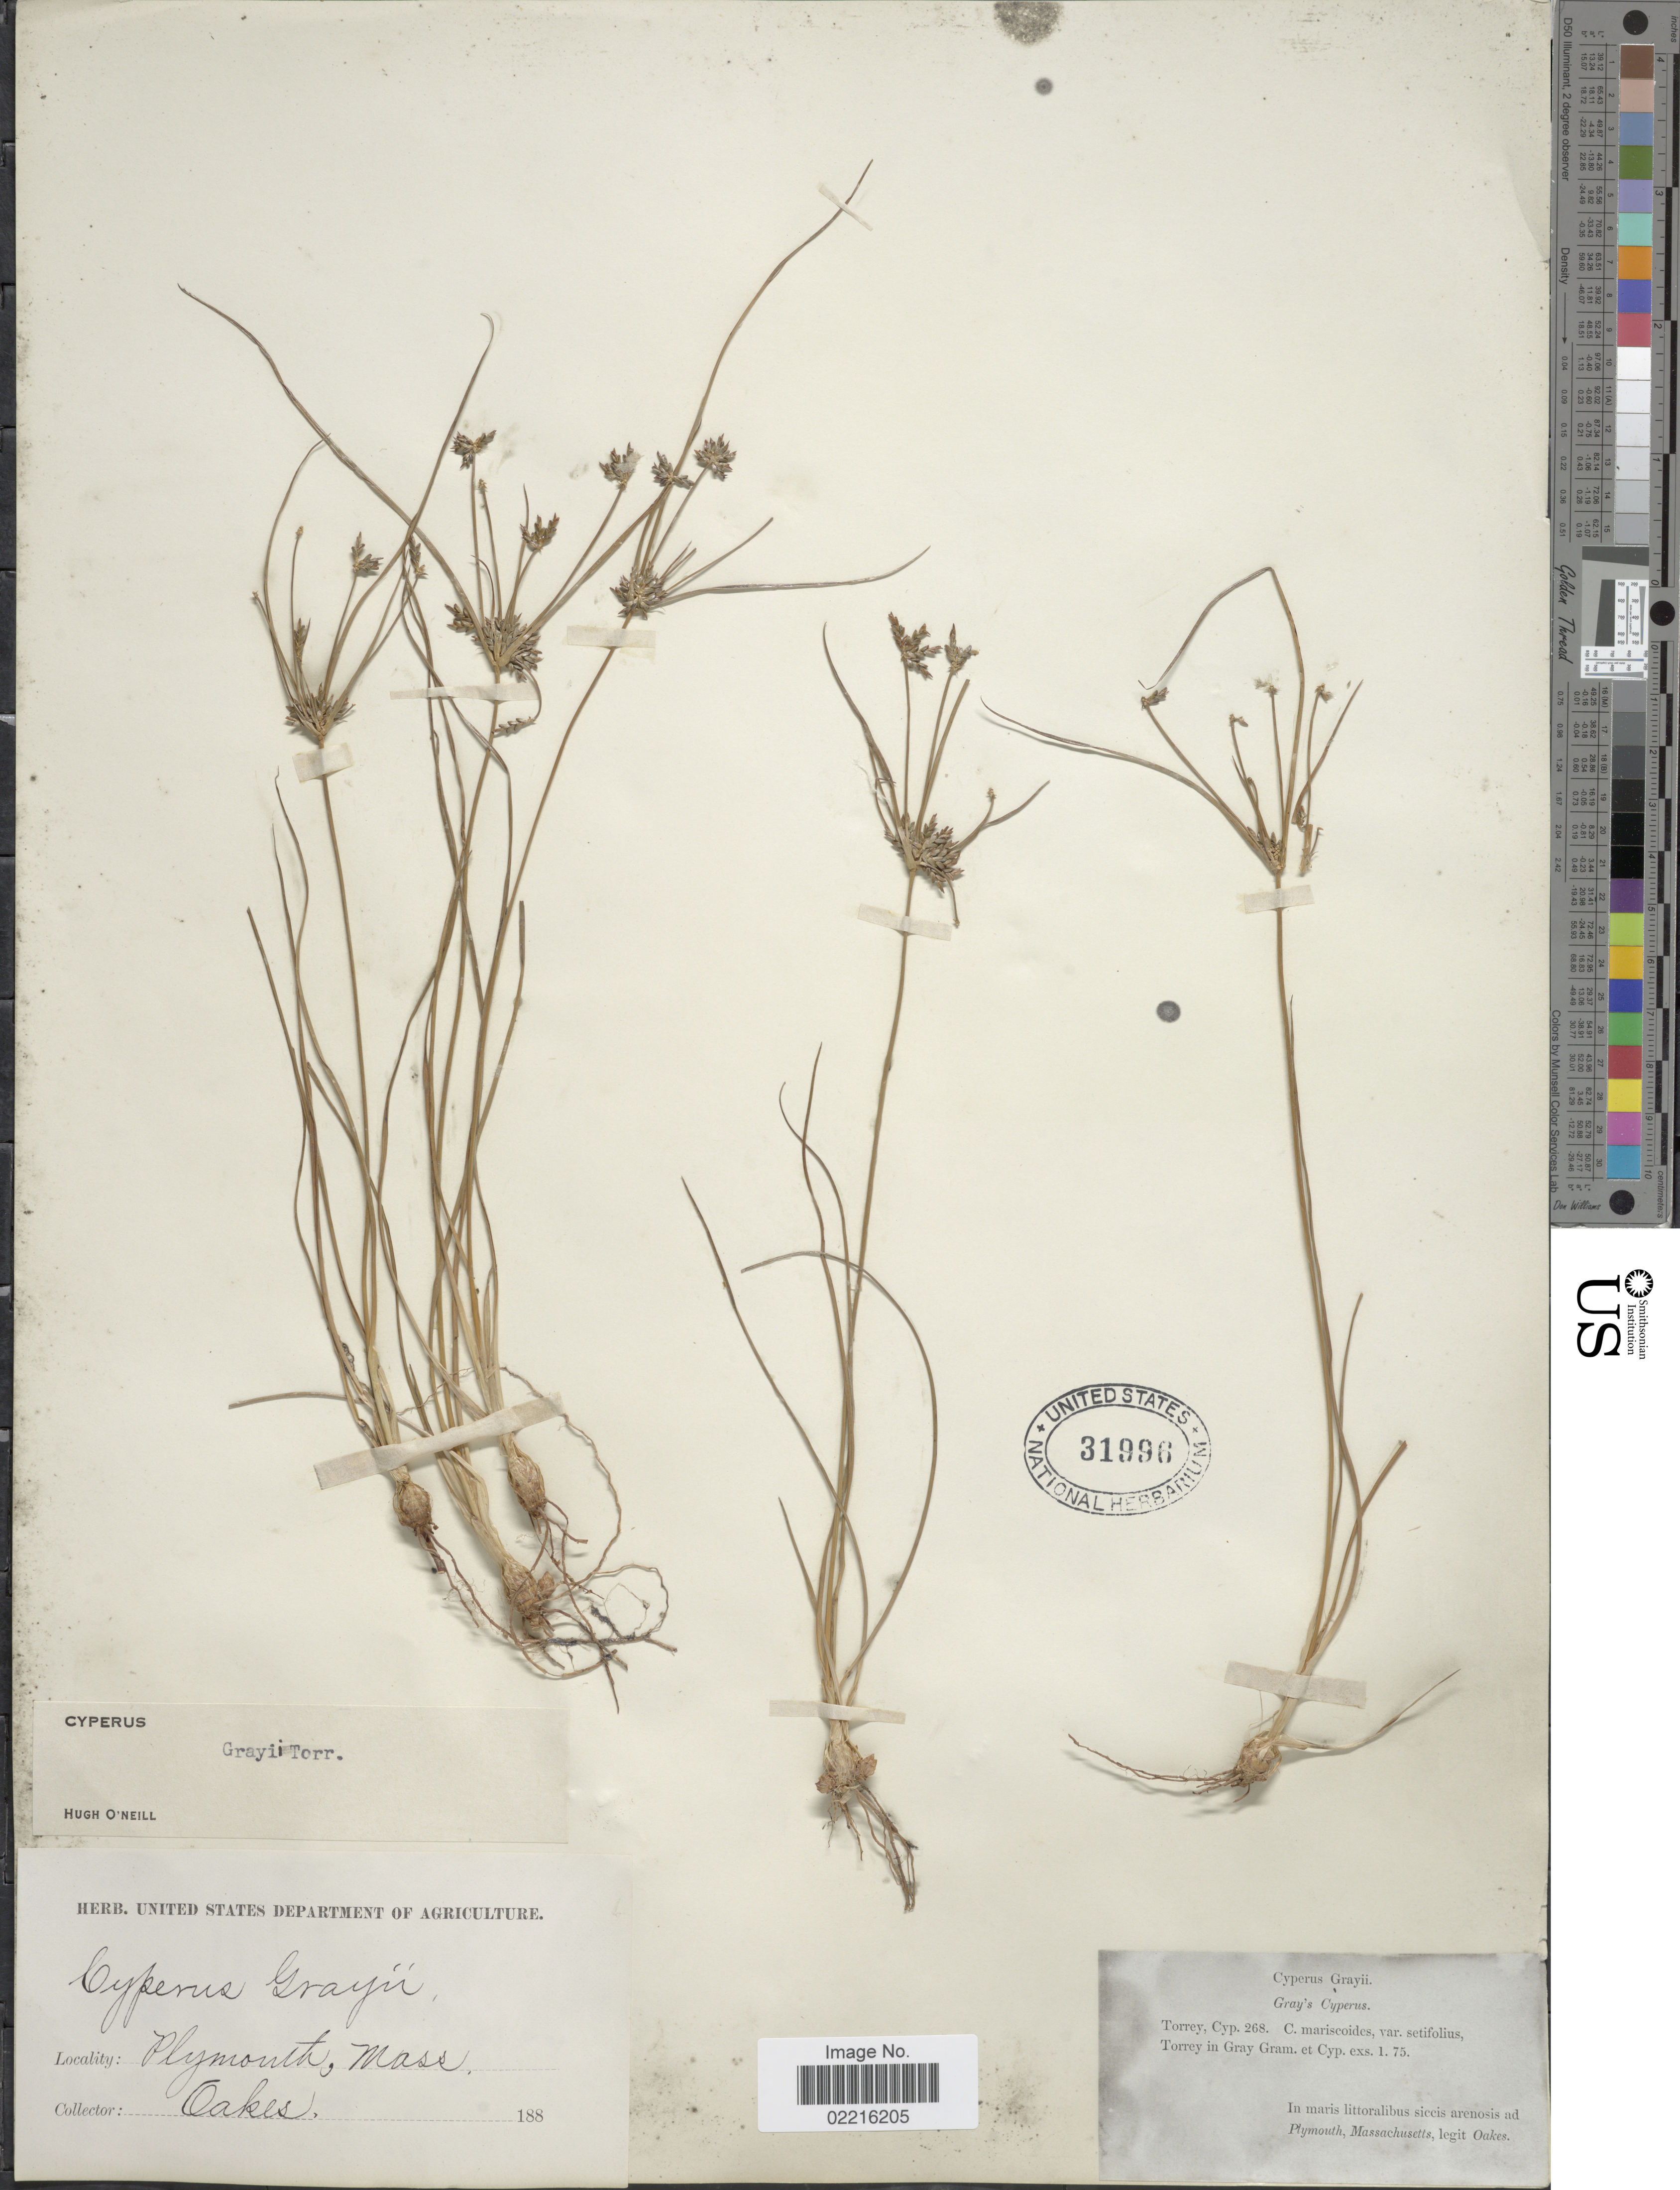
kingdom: Plantae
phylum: Tracheophyta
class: Liliopsida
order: Poales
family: Cyperaceae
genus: Cyperus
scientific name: Cyperus grayi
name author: Torr.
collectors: -. Oakes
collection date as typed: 188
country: United States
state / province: Massachusetts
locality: Plymouth, In maris litoralibus siccis arenosis ad Plymouth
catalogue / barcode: US 31996